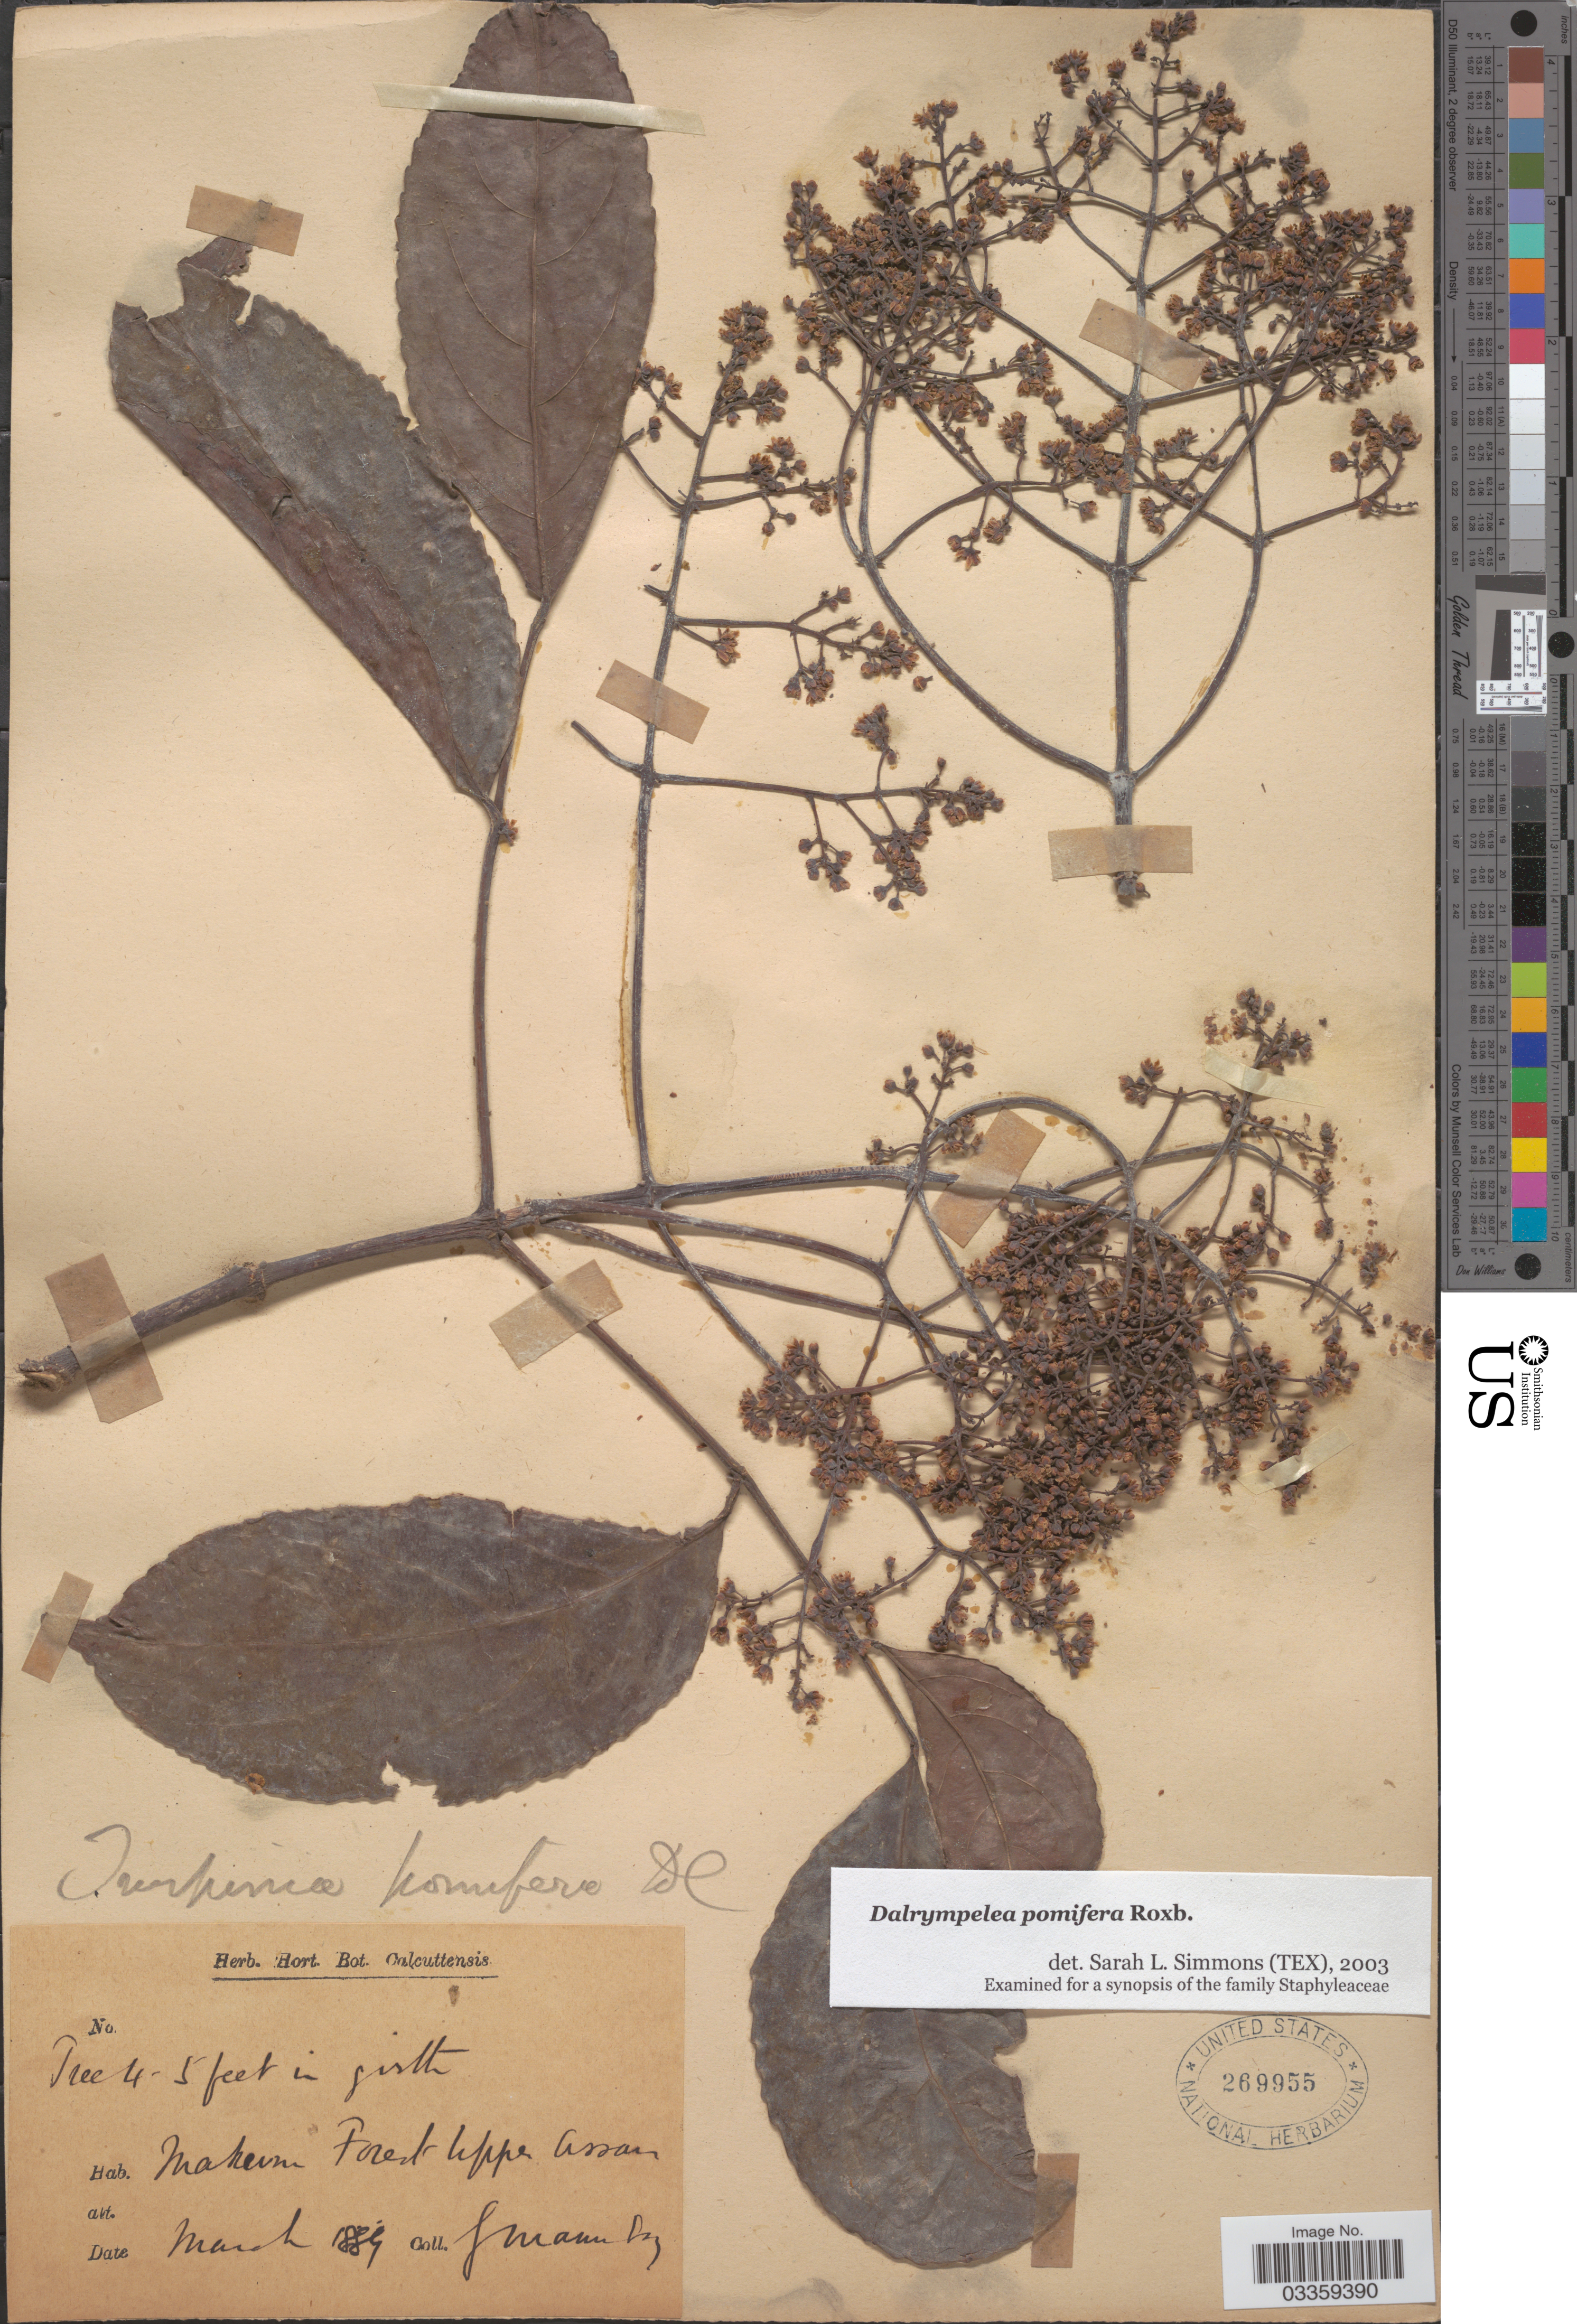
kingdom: Plantae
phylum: Tracheophyta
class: Magnoliopsida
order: Crossosomatales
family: Staphyleaceae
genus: Dalrympelea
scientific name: Dalrympelea pomifera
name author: Roxb.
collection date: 1889-03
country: India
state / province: Assam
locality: Makema [interpreted]. Forest Upper Assam.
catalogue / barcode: US 269955